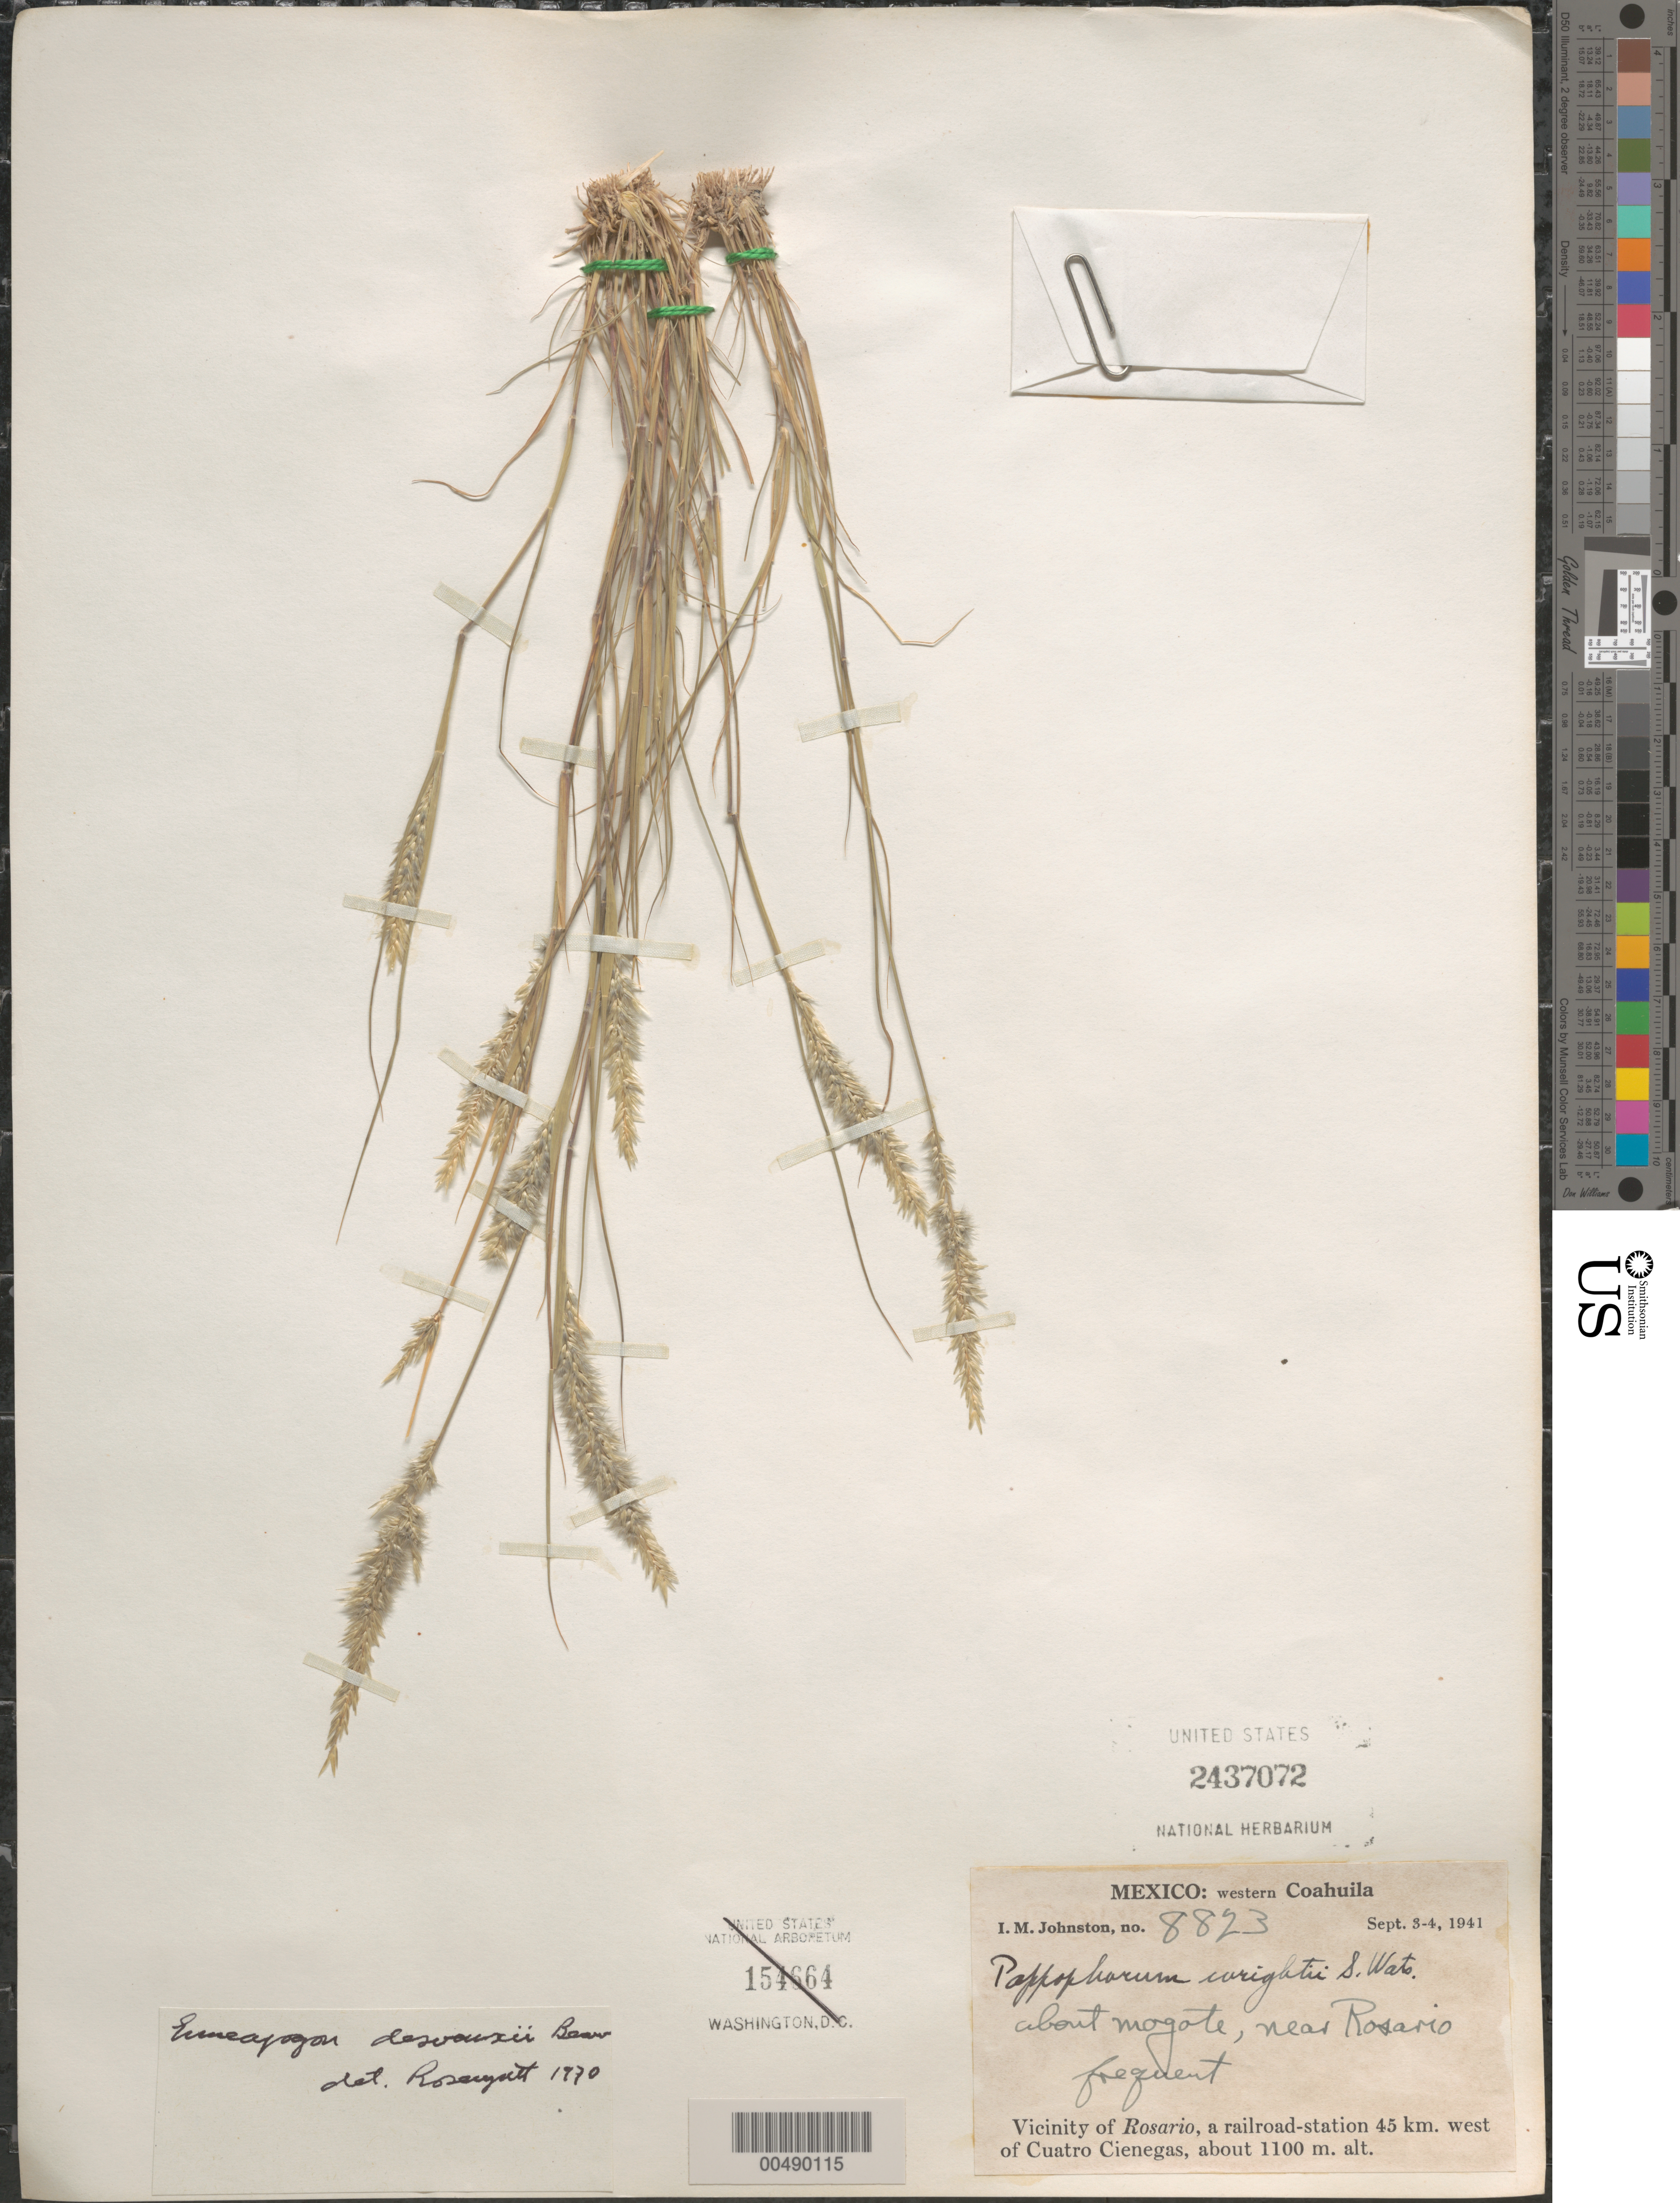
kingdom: Plantae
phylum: Tracheophyta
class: Liliopsida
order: Poales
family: Poaceae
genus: Enneapogon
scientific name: Enneapogon desvauxii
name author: P. Beauv.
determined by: Rosengurtt, B.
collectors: I.M. Johnston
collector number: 8823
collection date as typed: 3 Sep 1941 to 4 Sep 1941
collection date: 1941-09-03/1941-09-04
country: Mexico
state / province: Coahuila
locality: Near Rosario, railroad station 45 km W of Cuatro Ciénegas. W Coahuila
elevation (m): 1100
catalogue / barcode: US 2437072